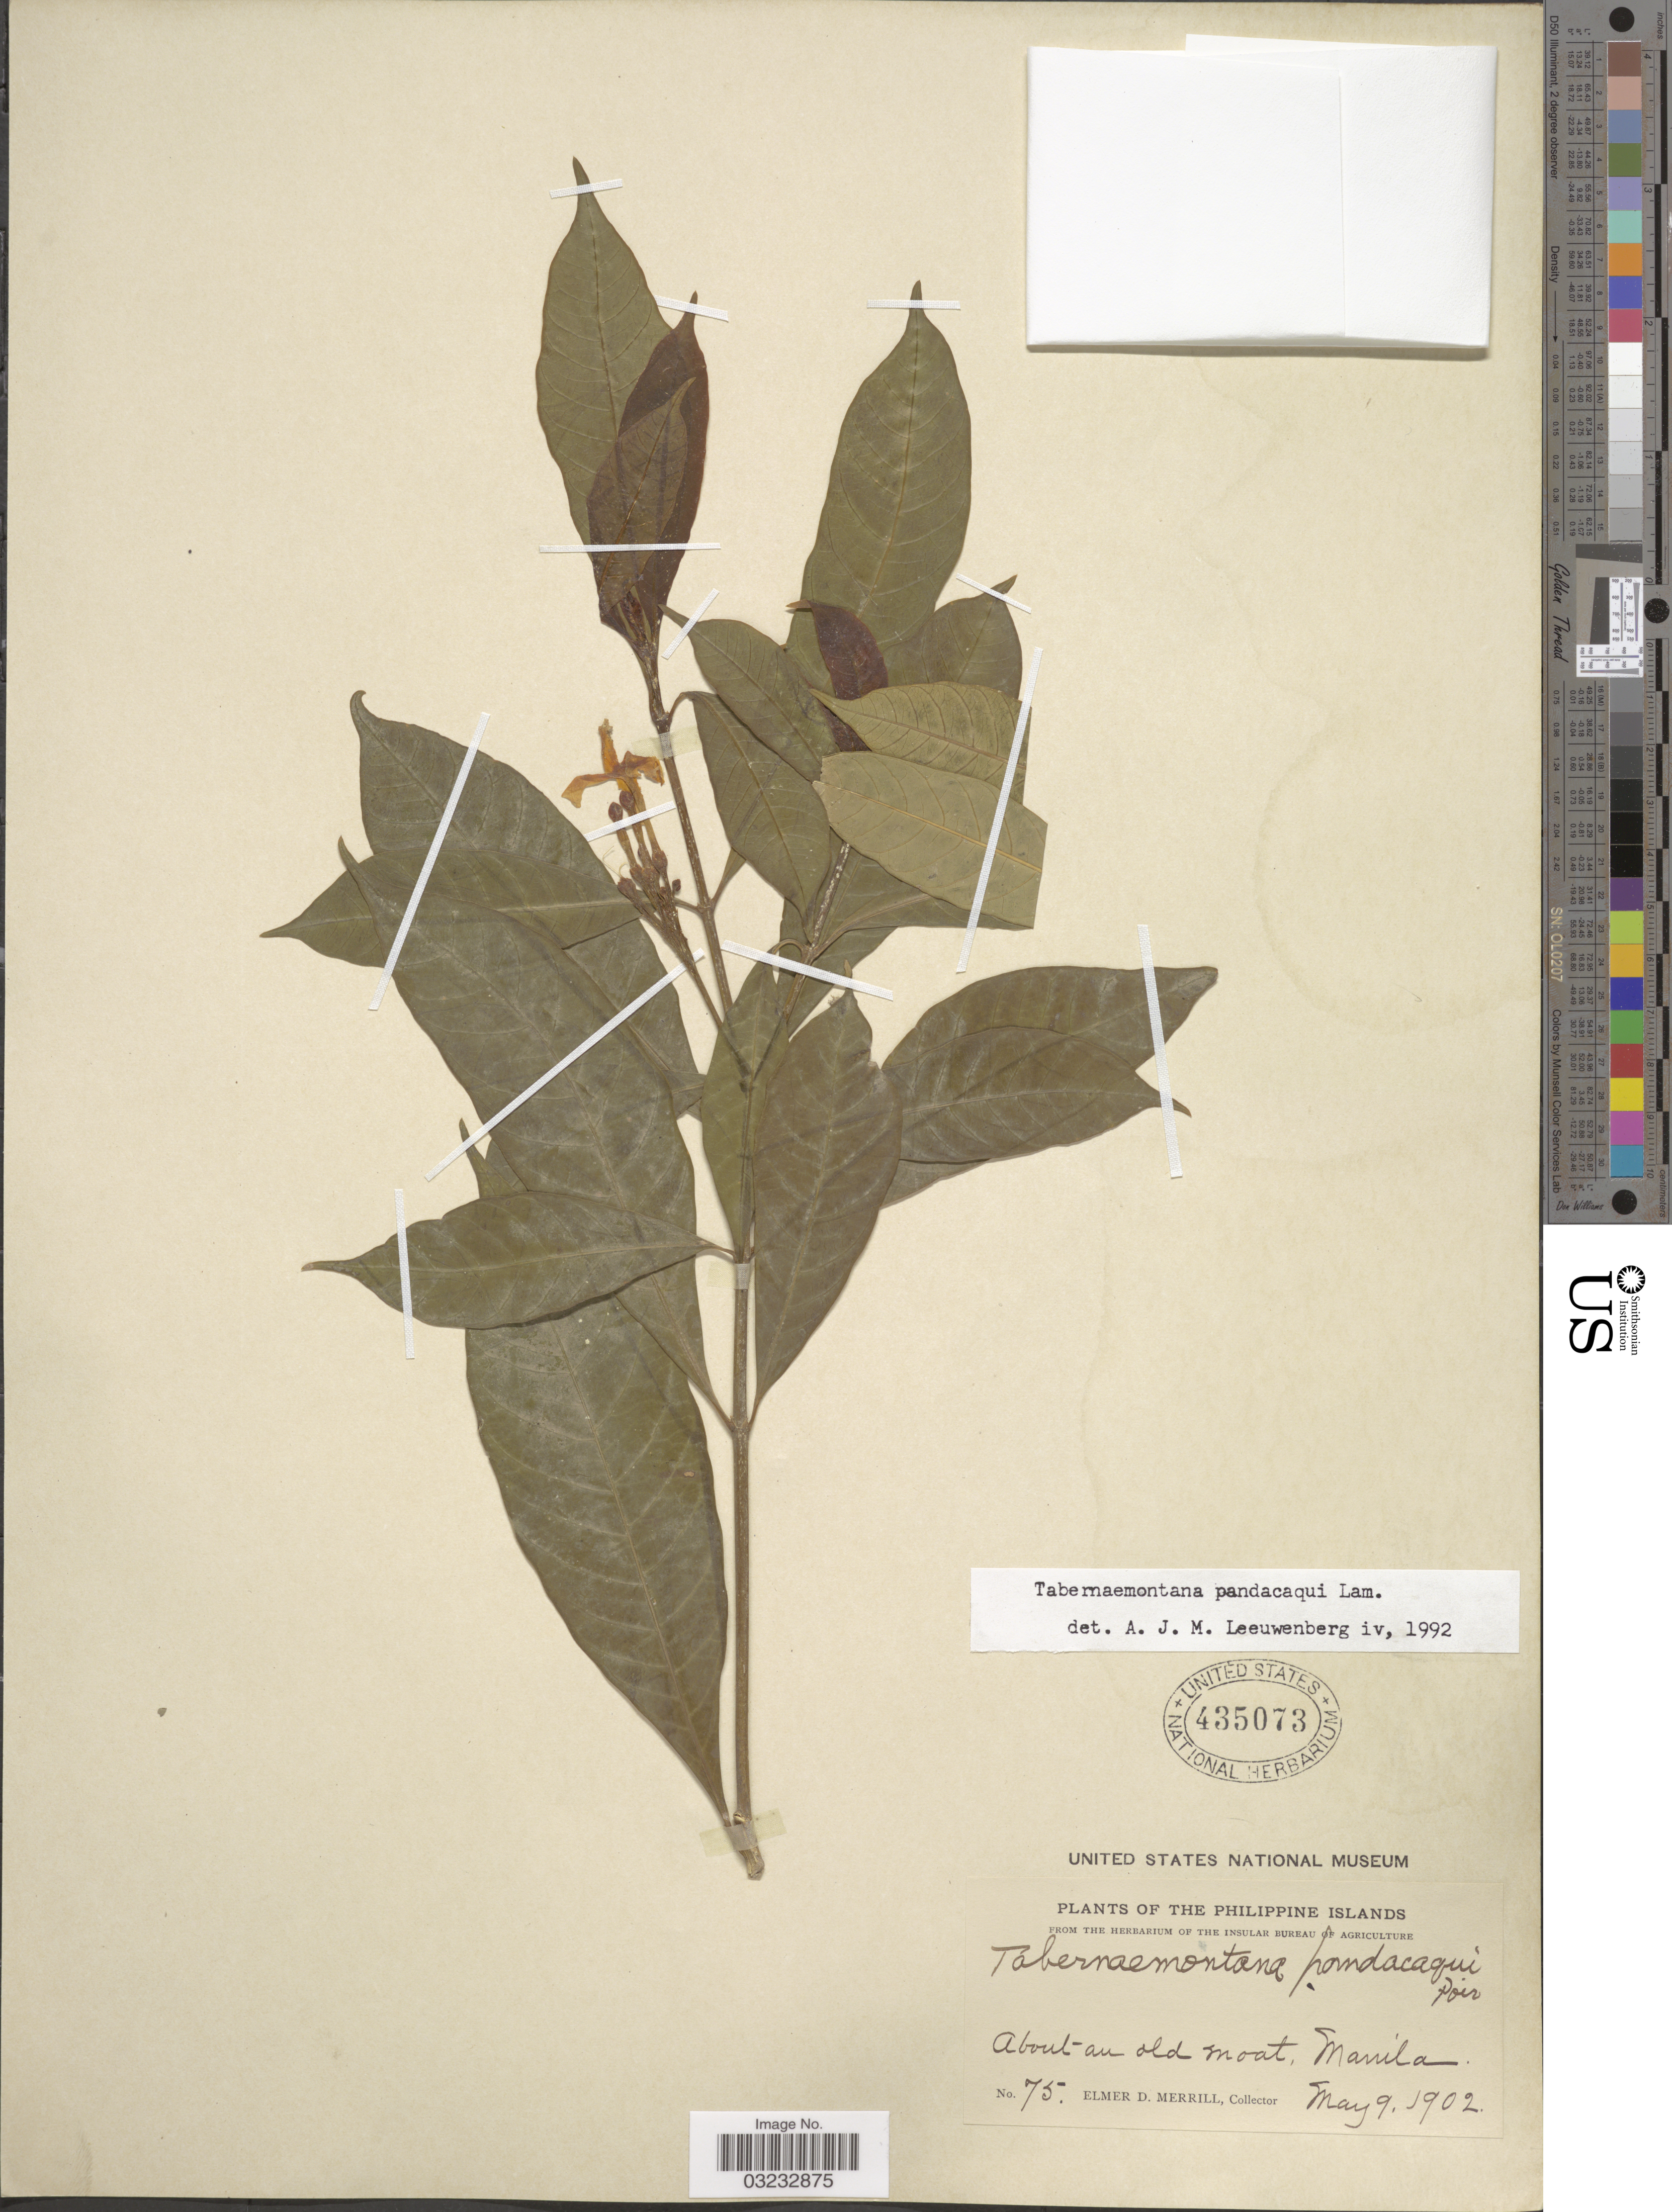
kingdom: Plantae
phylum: Tracheophyta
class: Magnoliopsida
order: Gentianales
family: Apocynaceae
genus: Tabernaemontana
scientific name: Tabernaemontana pandacaqui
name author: Poir.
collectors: E. D. Merrill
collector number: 75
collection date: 1902-05-09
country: Philippines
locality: About an old moat, Manila.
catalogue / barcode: US 435073